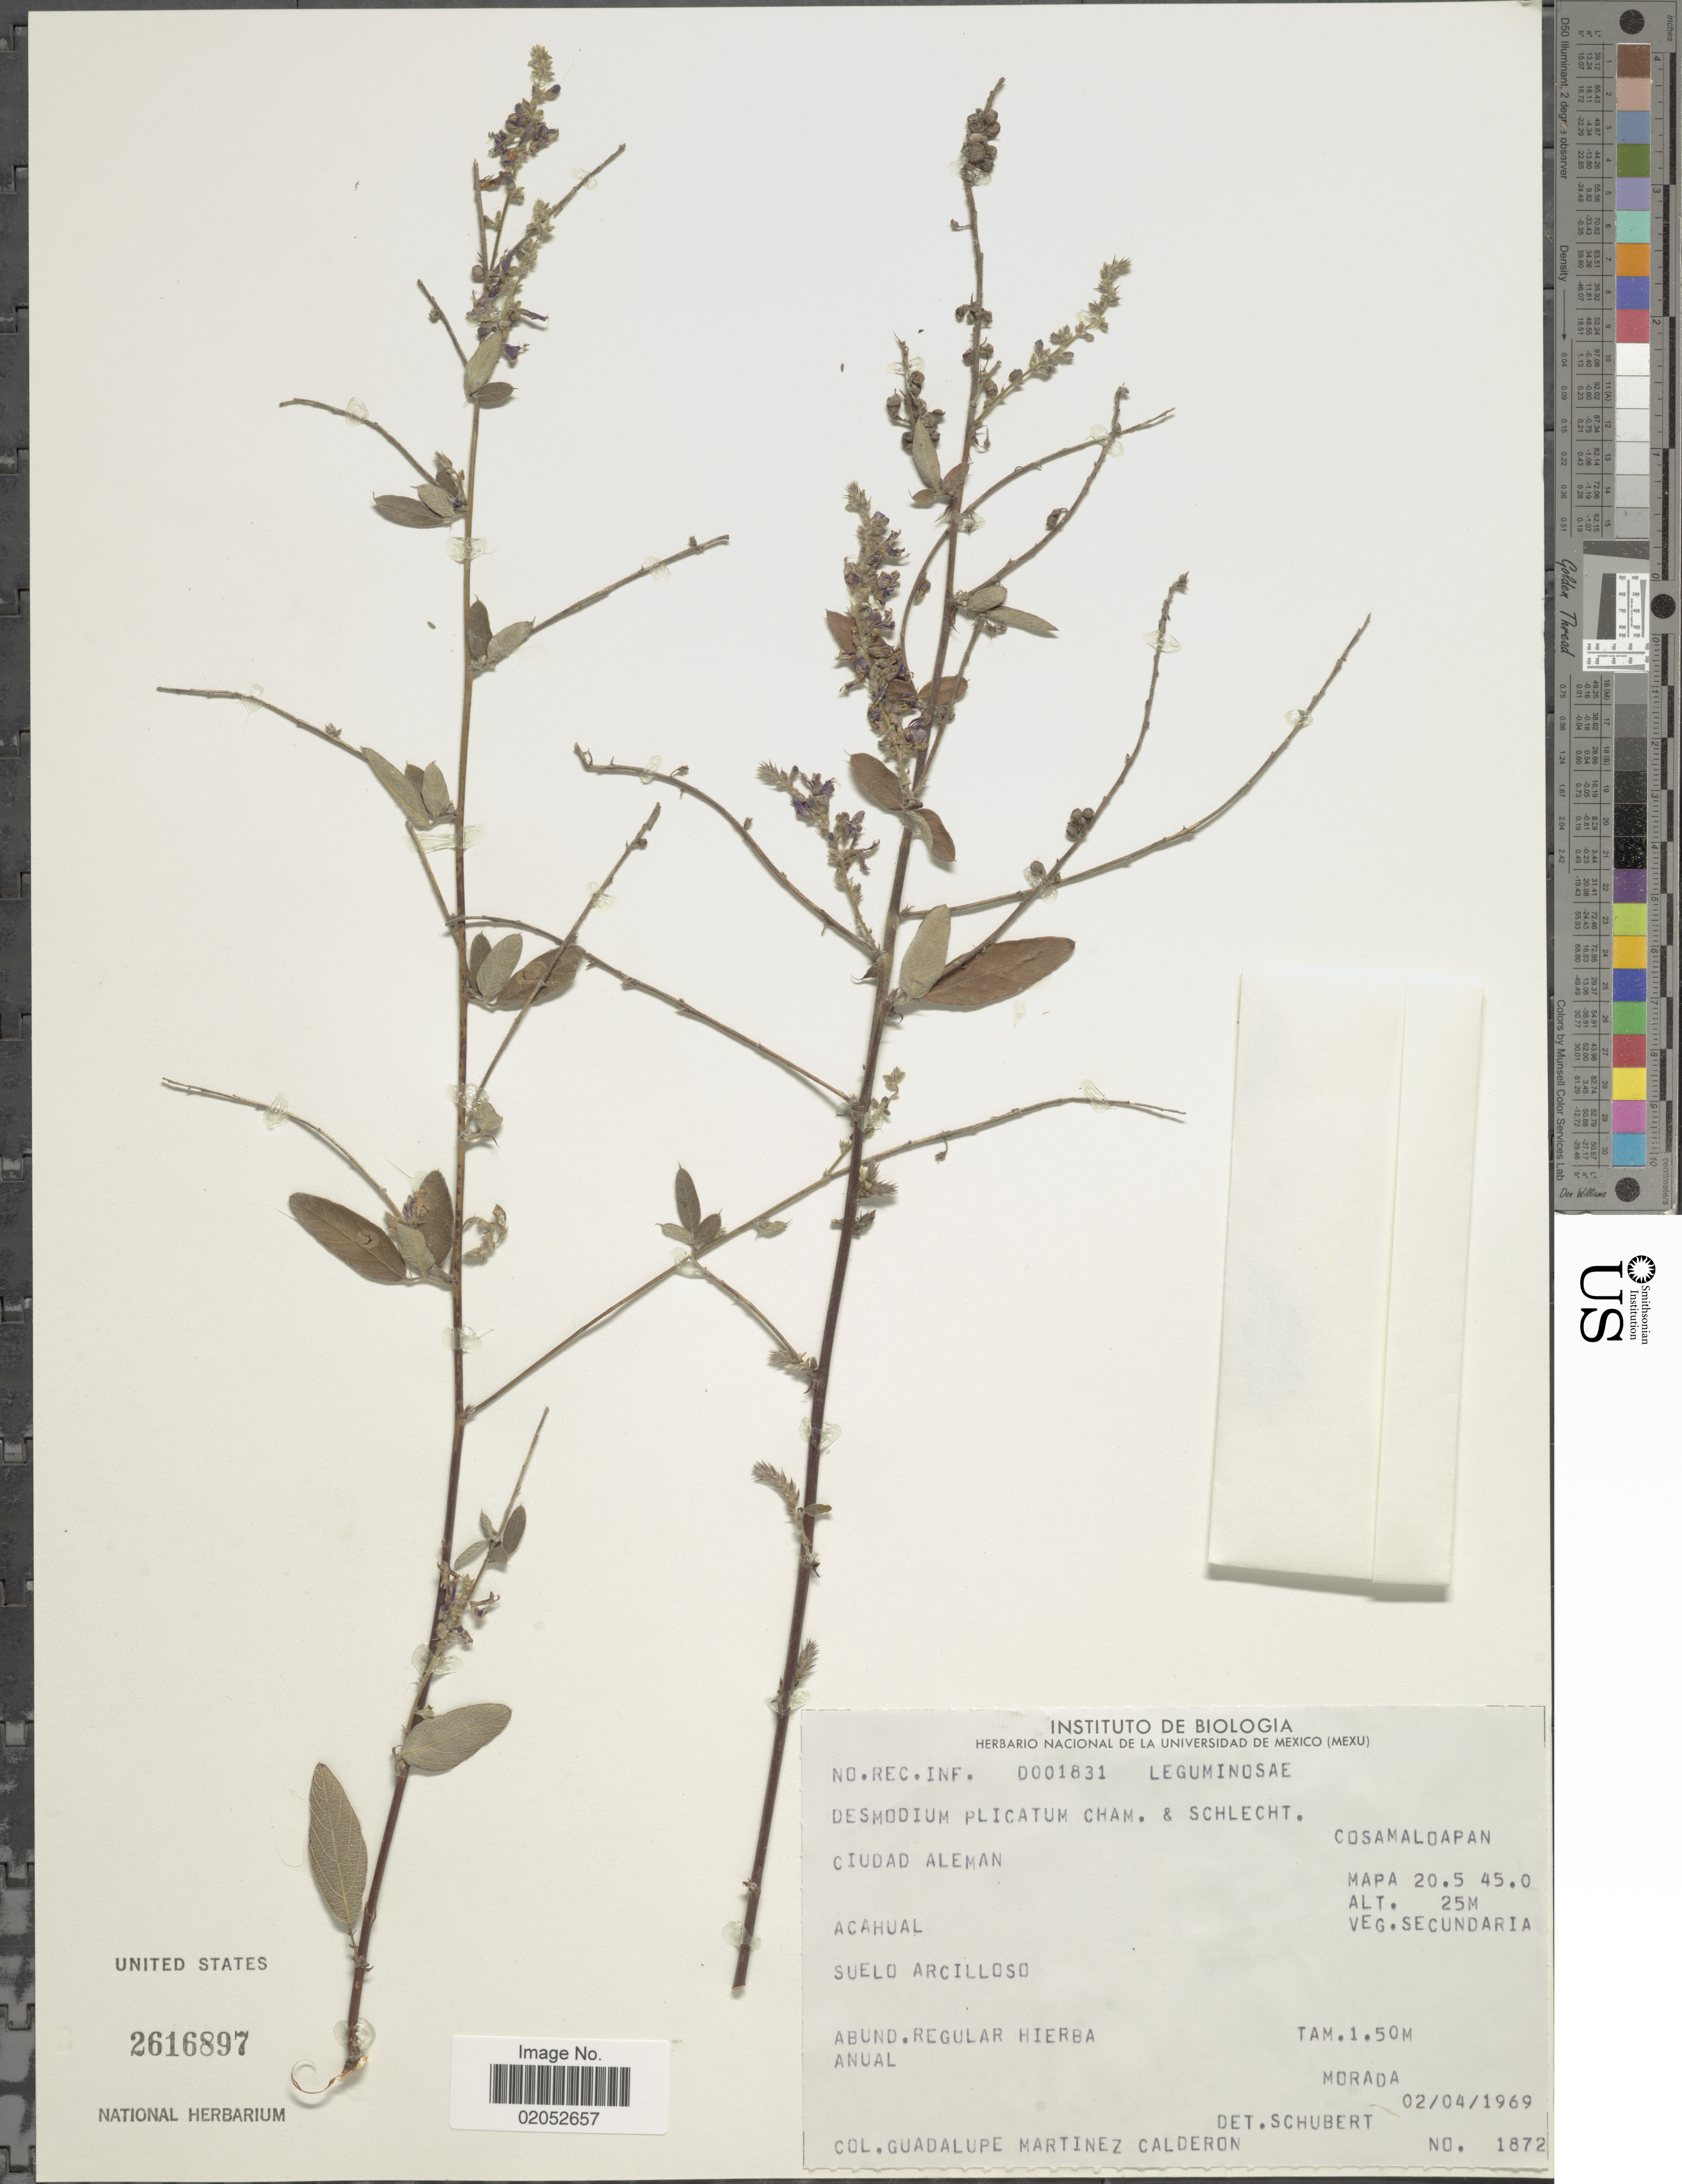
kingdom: Plantae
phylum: Tracheophyta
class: Magnoliopsida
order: Fabales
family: Fabaceae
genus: Desmodium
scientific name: Desmodium plicatum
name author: Schltdl. & Cham.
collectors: G. Martínez Calderón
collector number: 1872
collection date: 1969-04-02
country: Mexico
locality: Cosamaloapan, Ciudad Aleman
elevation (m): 25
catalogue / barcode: US 2616897